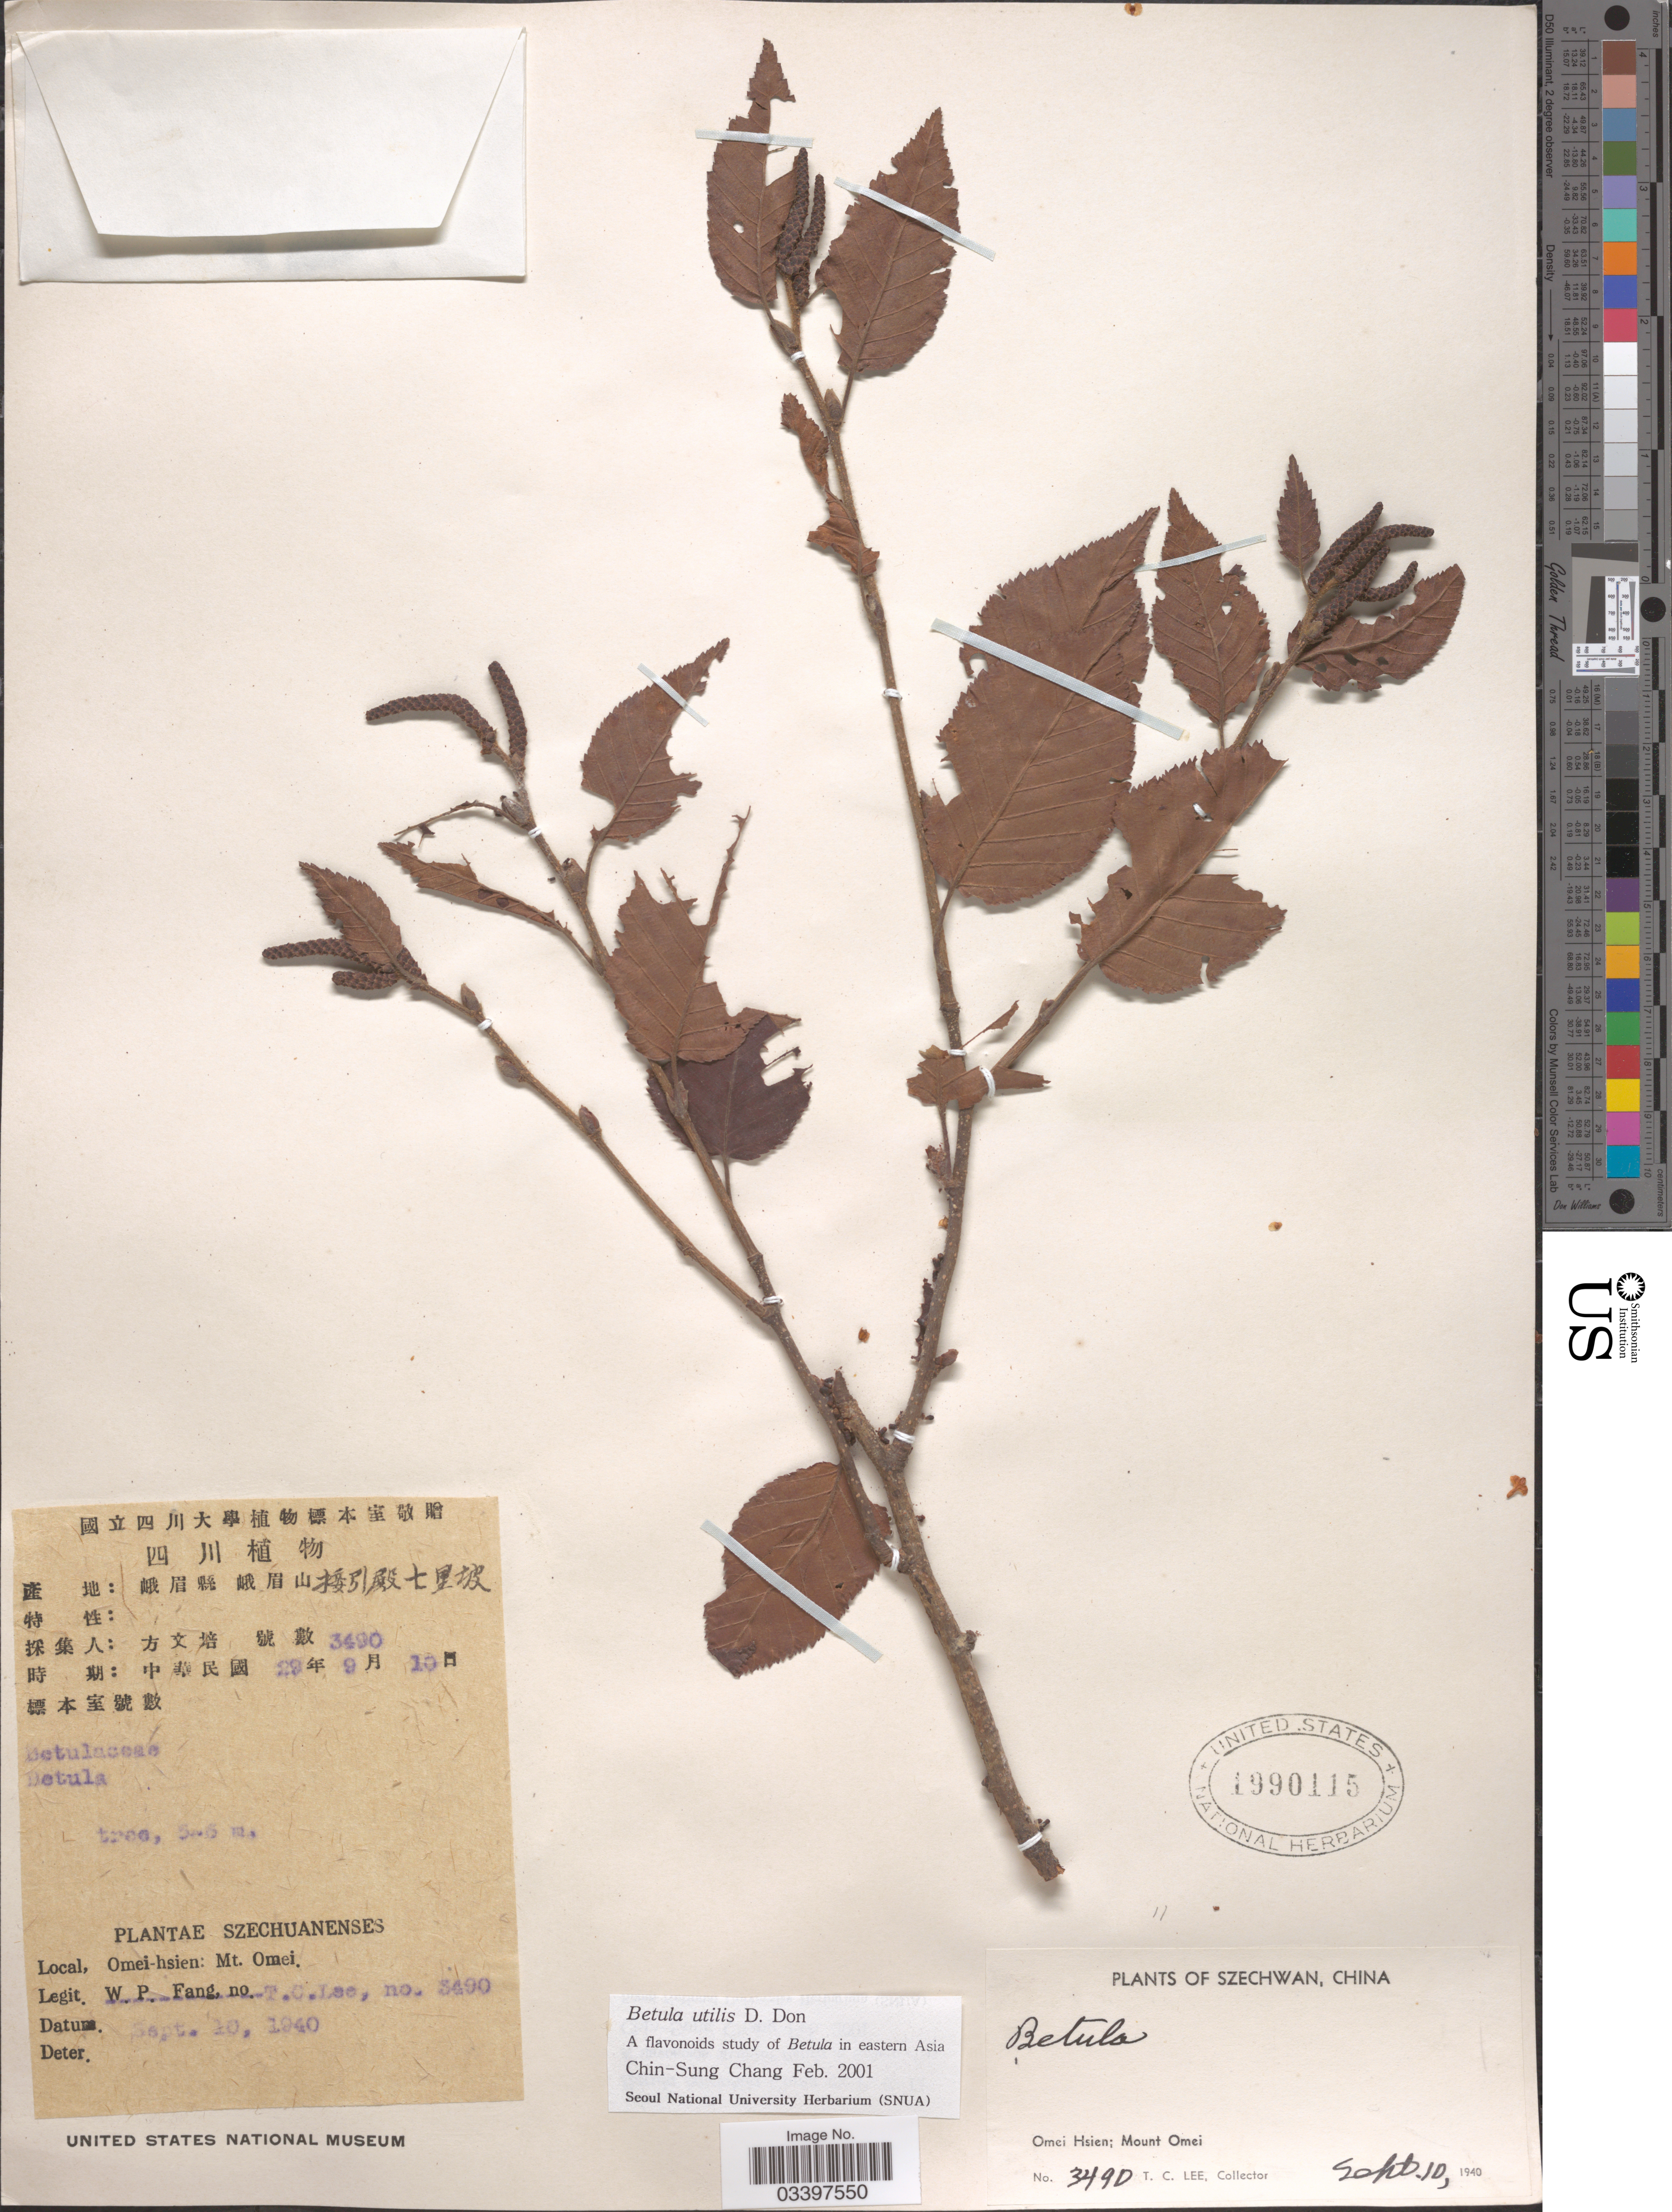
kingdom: Plantae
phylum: Tracheophyta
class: Magnoliopsida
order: Fagales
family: Betulaceae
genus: Betula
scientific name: Betula utilis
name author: D. Don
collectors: T. Lee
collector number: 3490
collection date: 1940-09-10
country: China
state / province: Sichuan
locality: Szechwan. Omei Hsien; Mount Omei.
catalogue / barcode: US 1990115